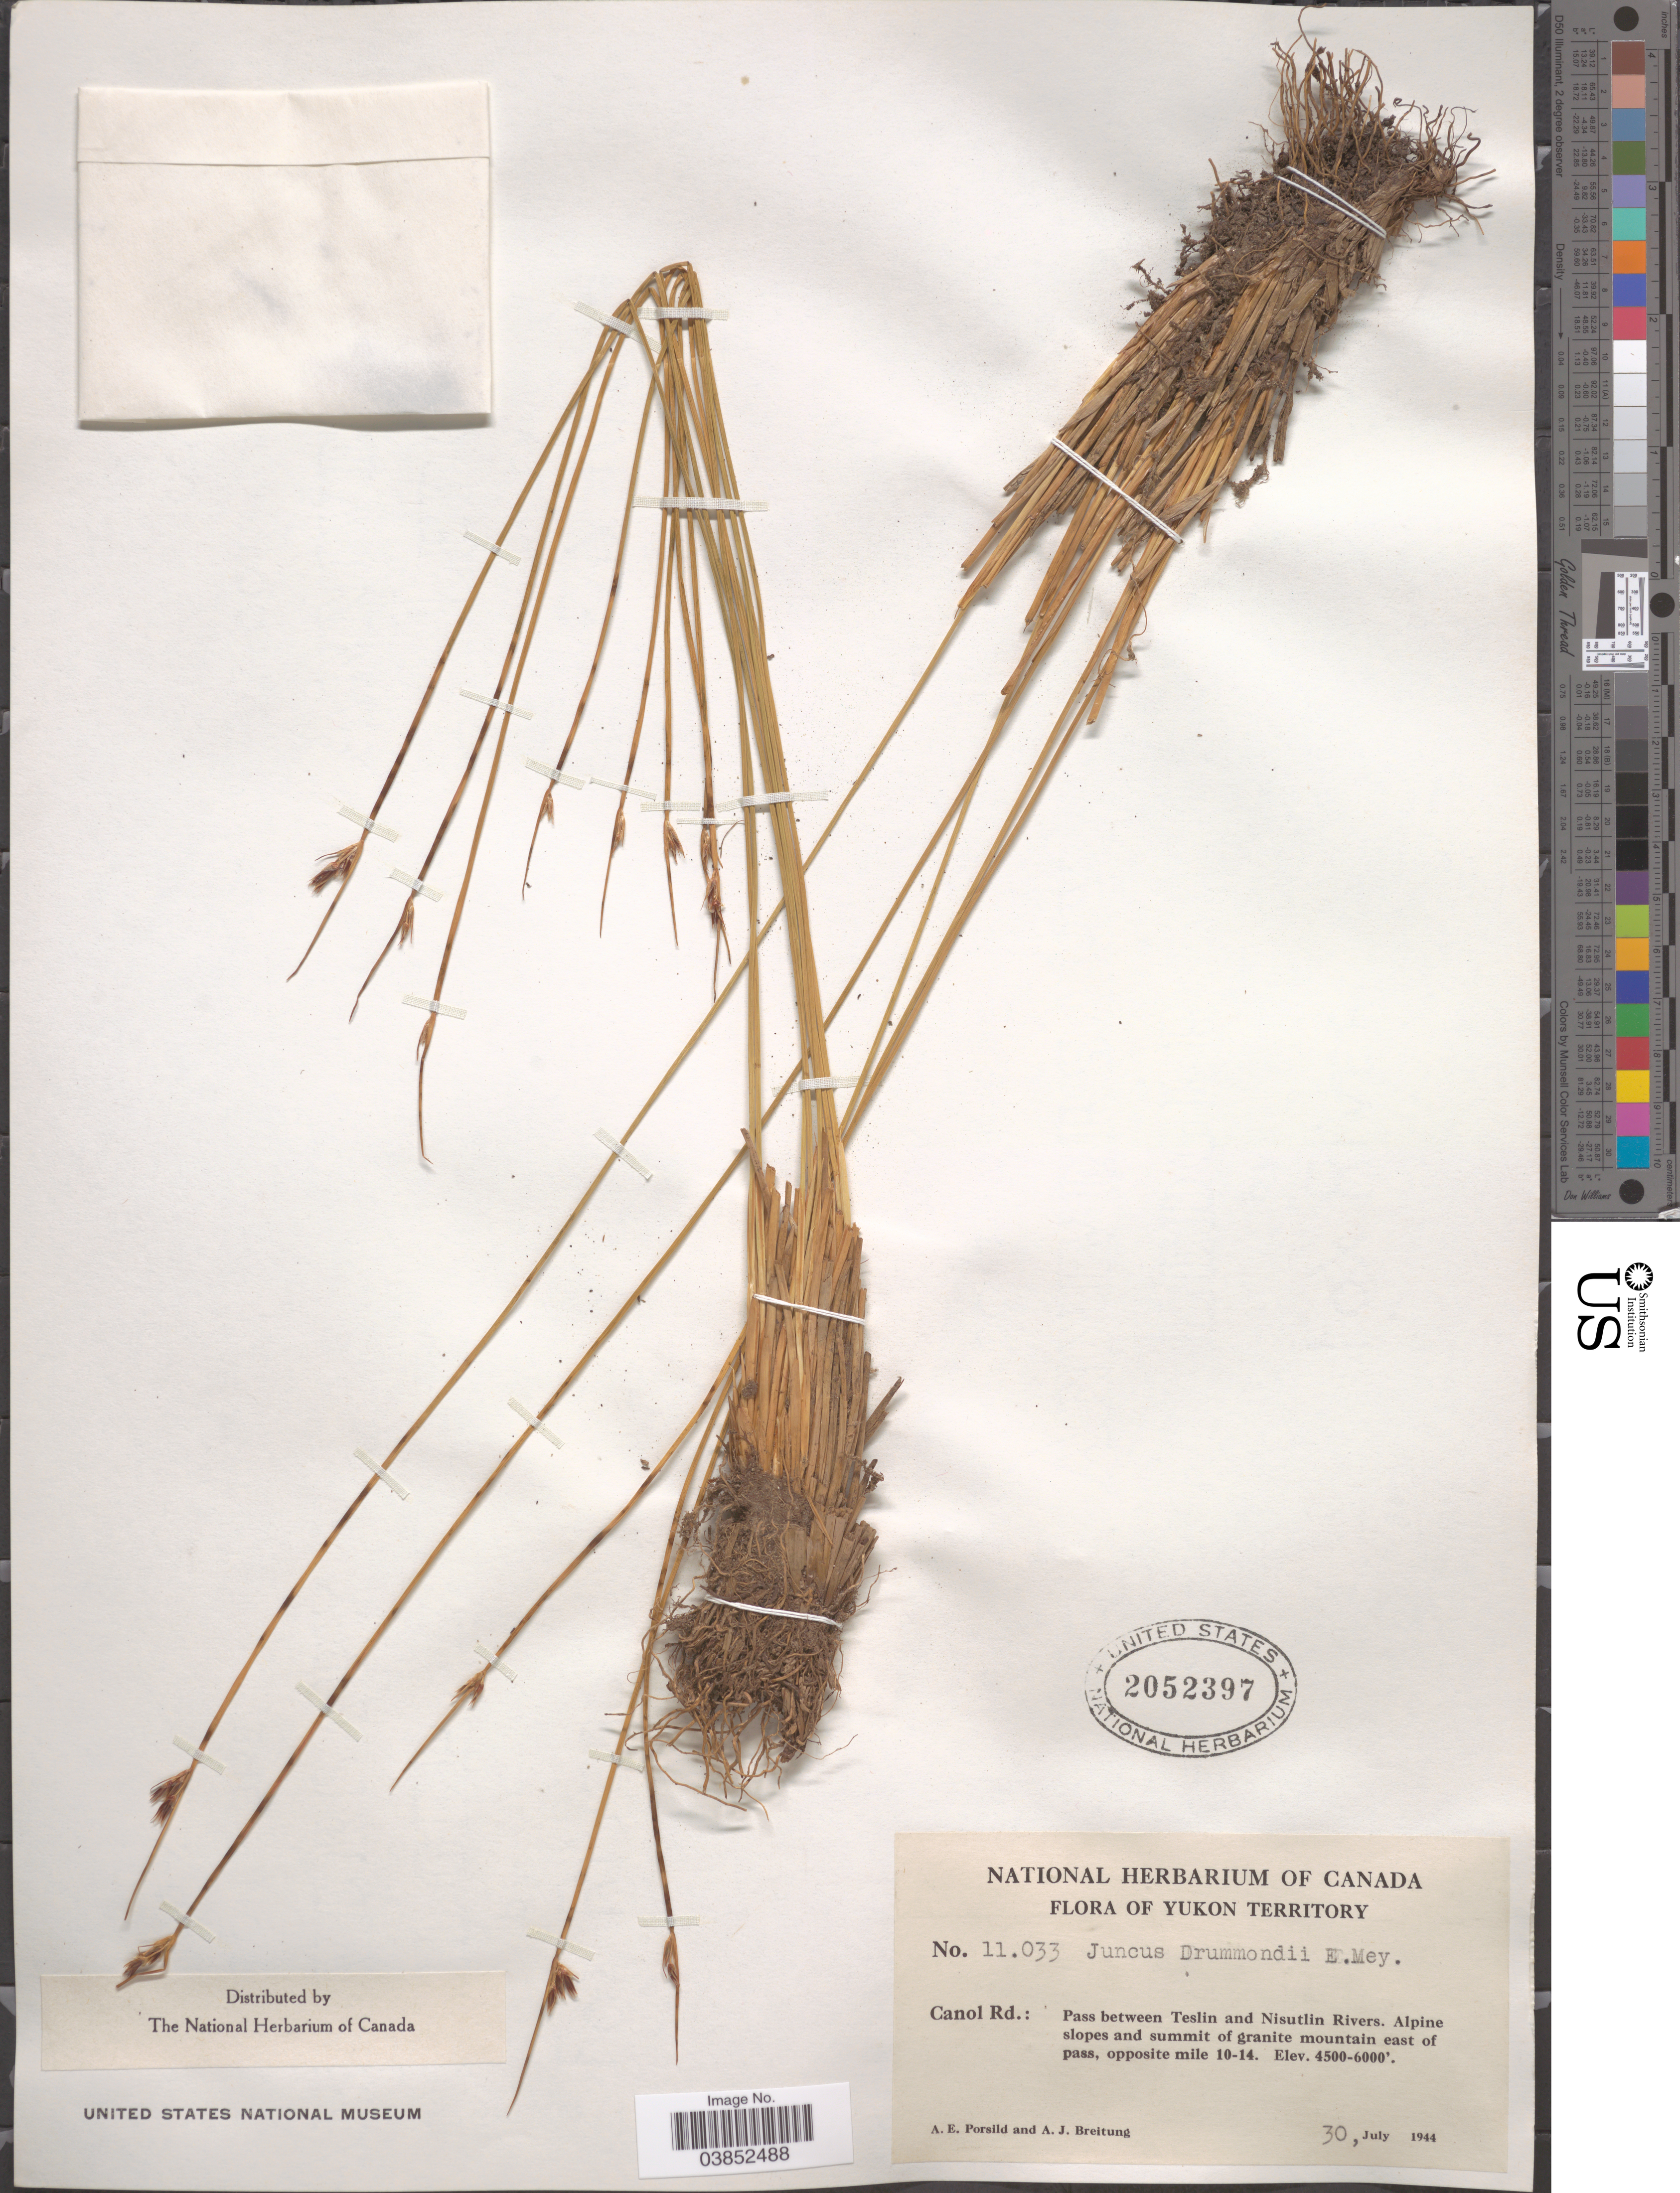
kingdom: Plantae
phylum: Tracheophyta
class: Liliopsida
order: Poales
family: Juncaceae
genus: Juncus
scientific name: Juncus drummondii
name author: E. Mey.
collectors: A. E. Porsild & A. Breitung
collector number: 11033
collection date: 1944-07-30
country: Canada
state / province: Yukon Territory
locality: Canol Rd.: Pass between Teslin and Nisutlin Rivers. East of pass, opposite mile 10-14.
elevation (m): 1372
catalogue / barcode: US 2052397